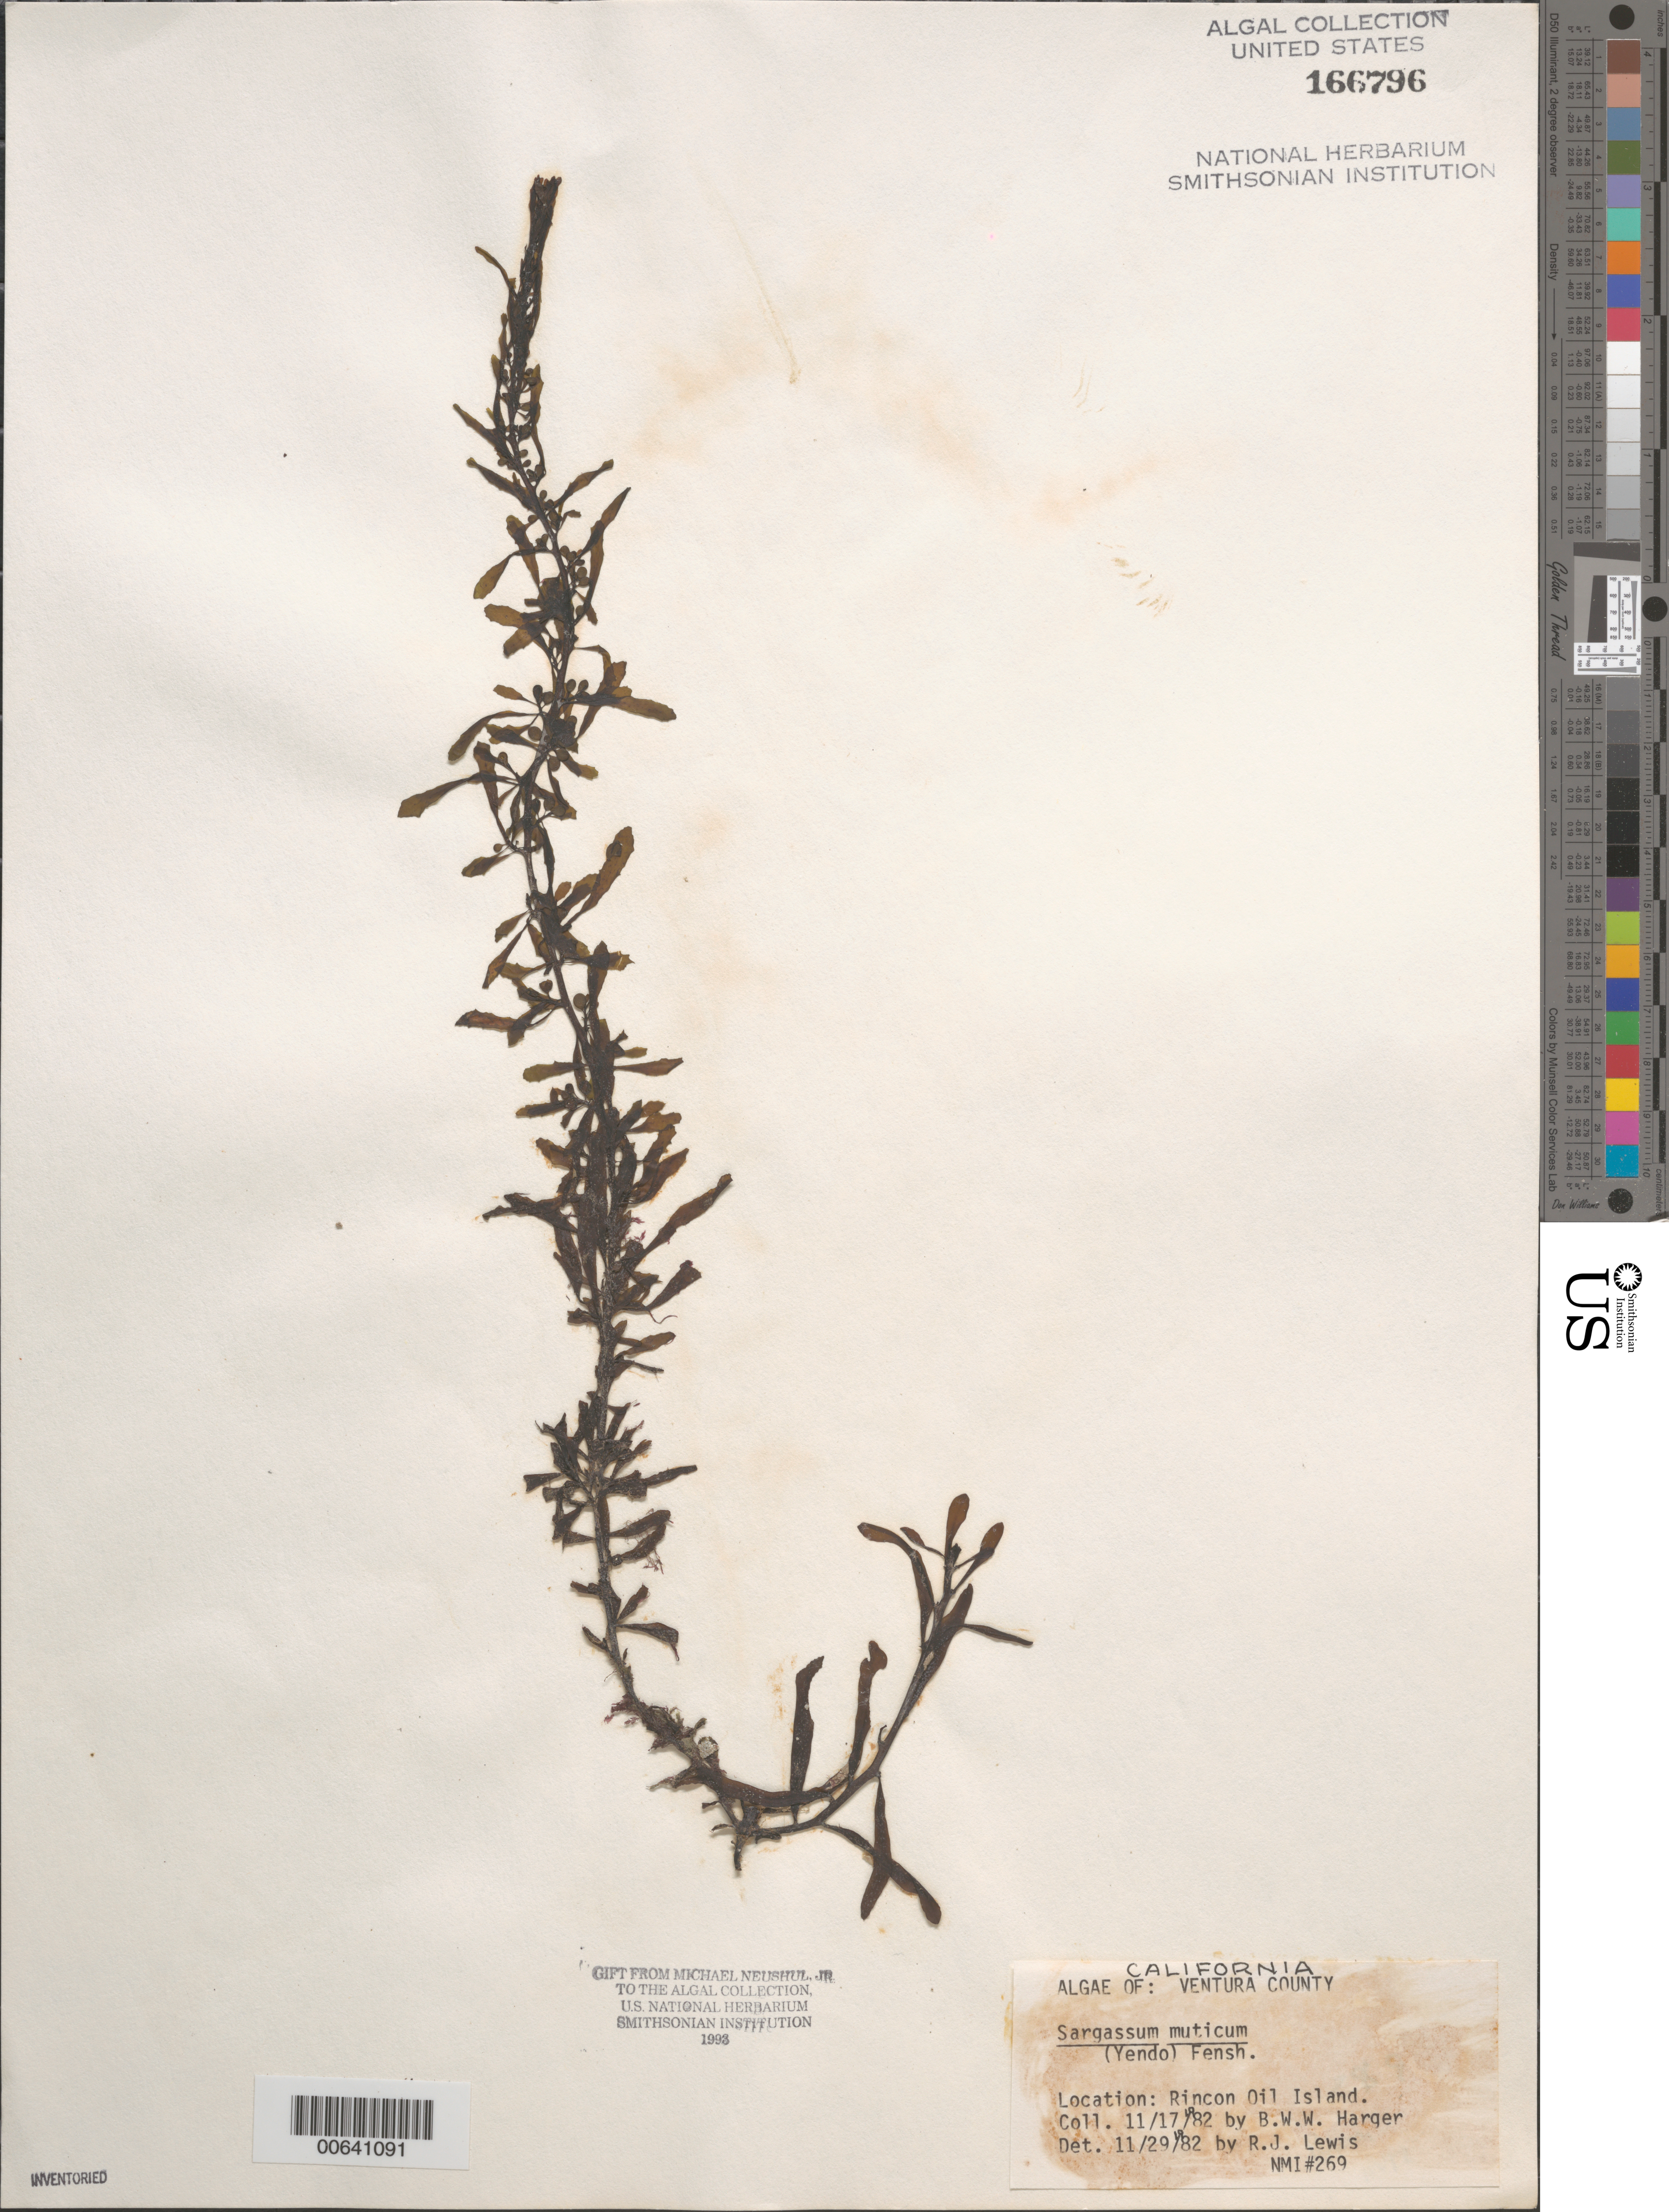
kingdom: Chromista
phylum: Ochrophyta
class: Phaeophyceae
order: Fucales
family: Sargassaceae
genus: Sargassum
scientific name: Sargassum muticum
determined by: Lewis, R. J.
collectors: B. W. Harger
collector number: NMI 269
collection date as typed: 17 Nov 1982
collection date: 1982-11-17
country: United States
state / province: California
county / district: Ventura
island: Rincon Oil Island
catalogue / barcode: US 166796